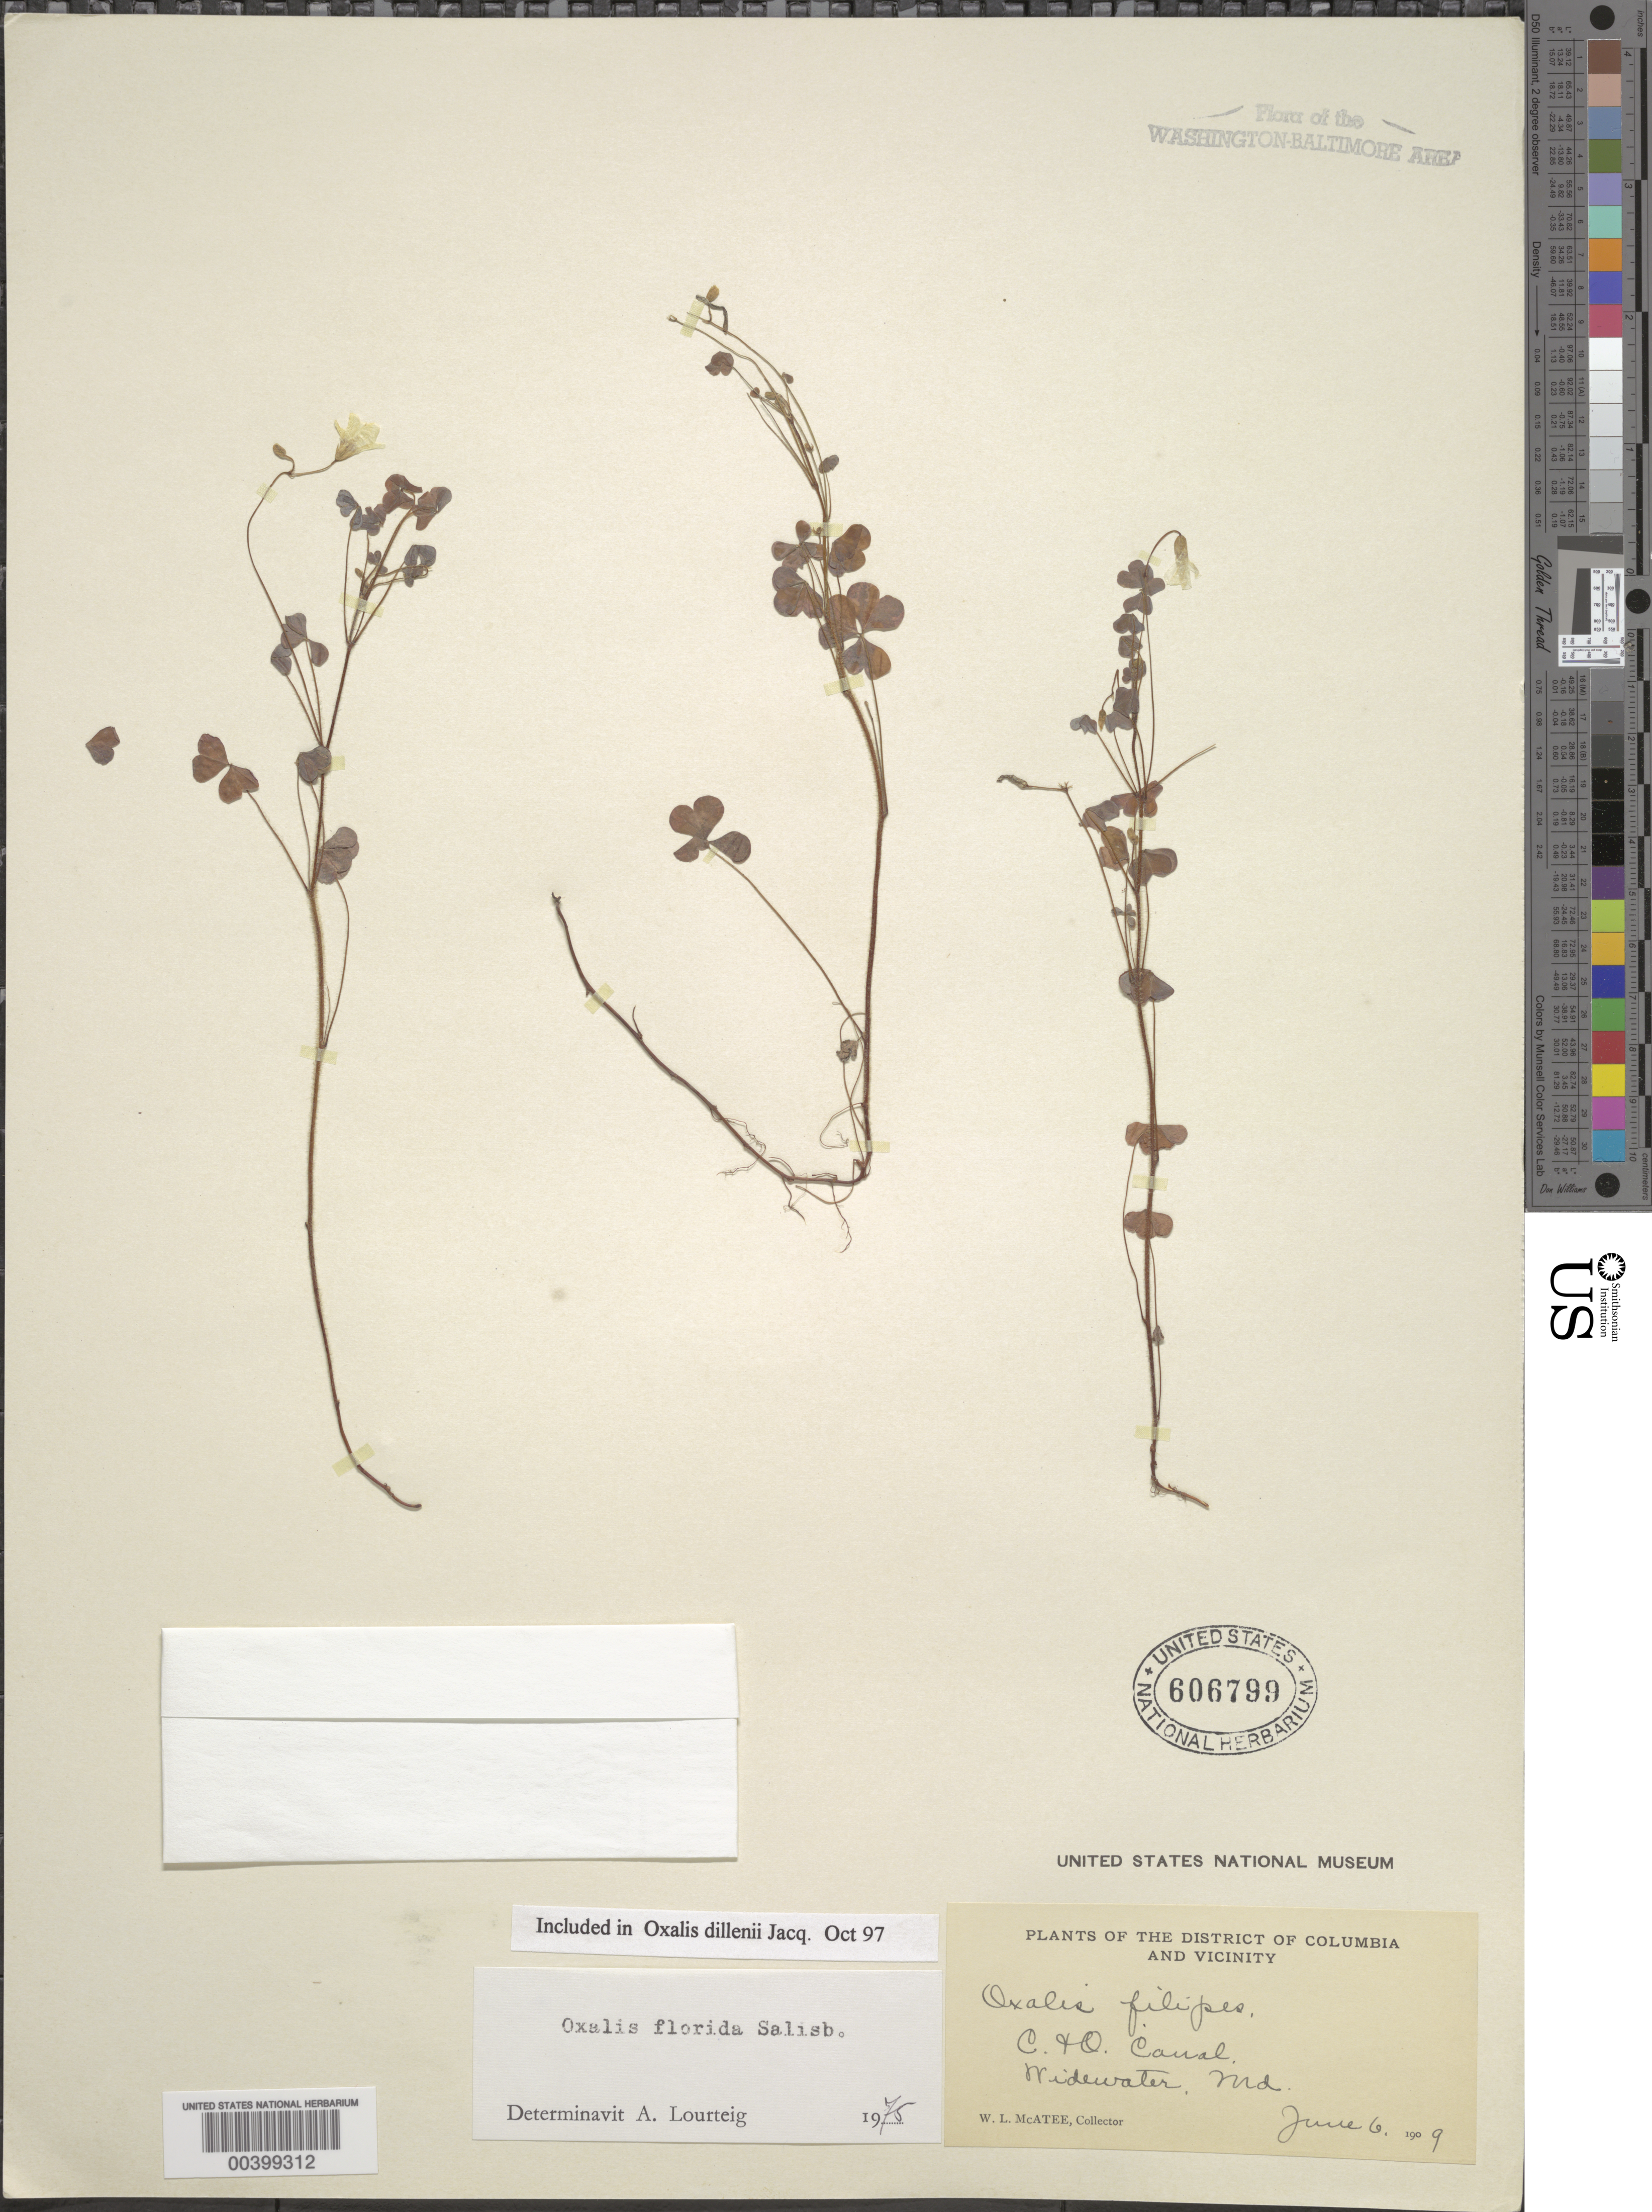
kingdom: Plantae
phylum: Tracheophyta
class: Magnoliopsida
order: Oxalidales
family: Oxalidaceae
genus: Oxalis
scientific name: Oxalis dillenii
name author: Jacq.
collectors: W. McAtee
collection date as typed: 06 Jun 1909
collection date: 1909-06-06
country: United States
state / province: Maryland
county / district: Montgomery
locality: C. & O. Canal, Widewater C. and O. Canal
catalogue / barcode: US 606799